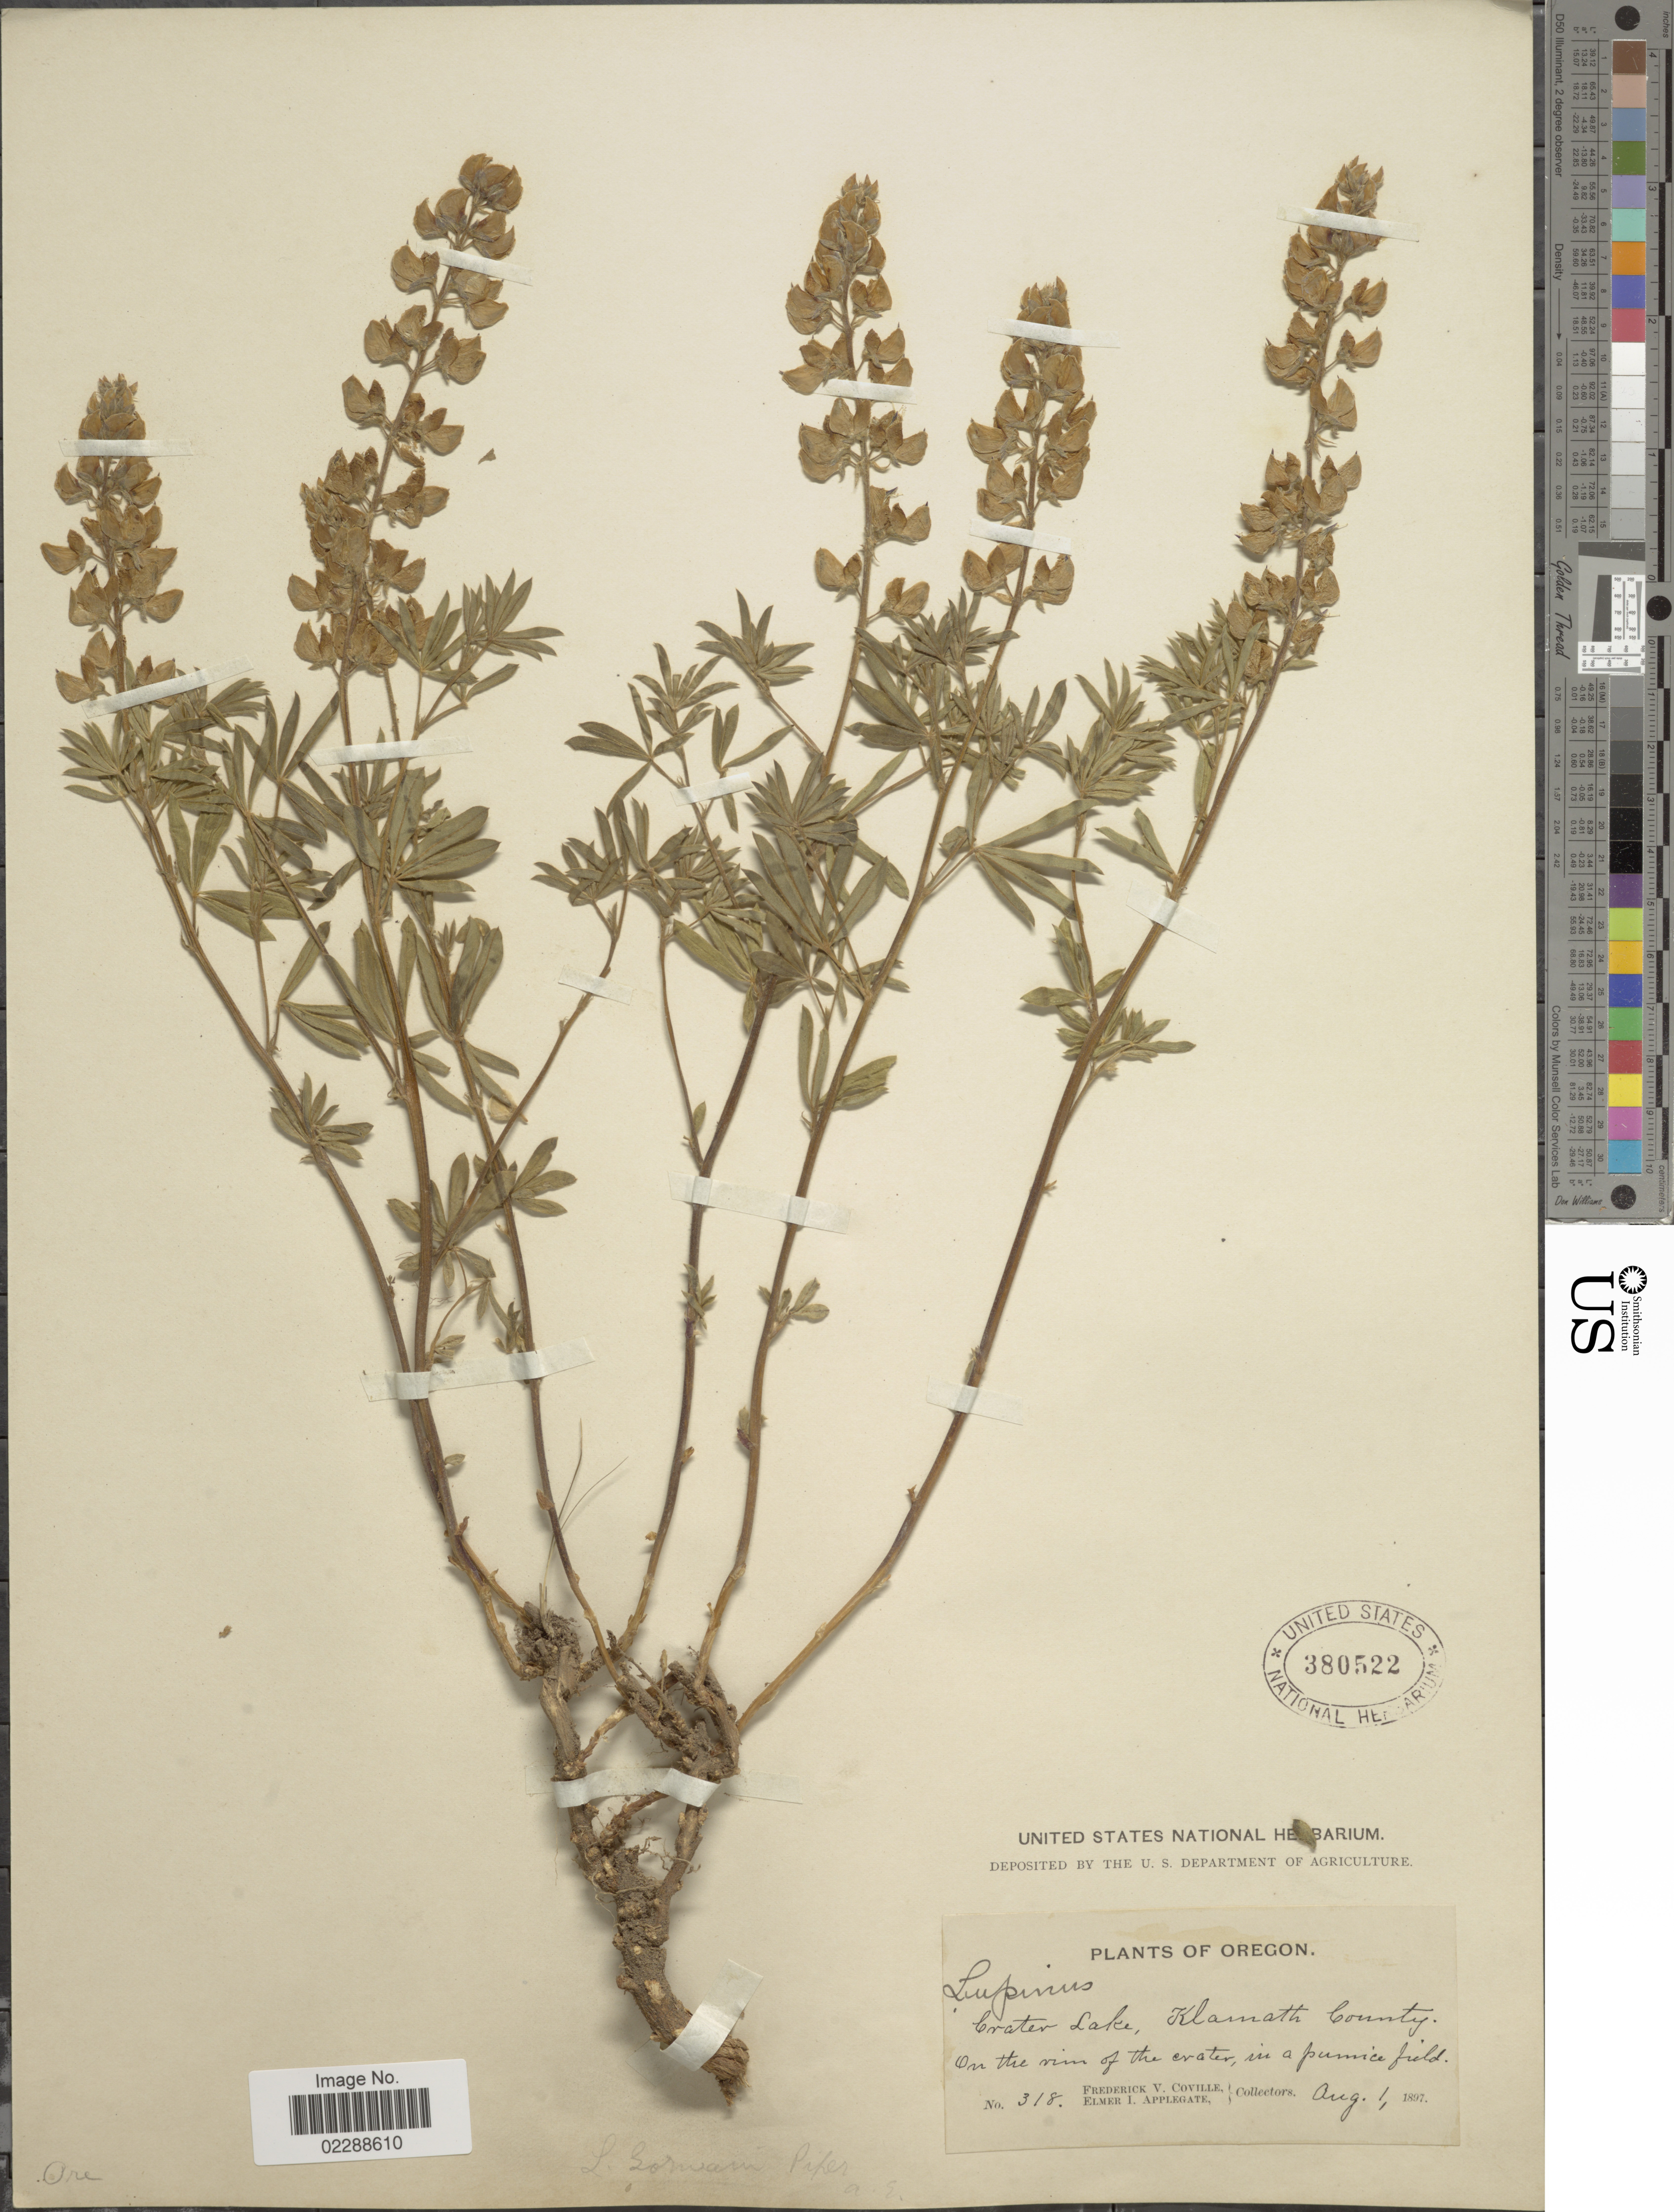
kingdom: Plantae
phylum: Tracheophyta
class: Magnoliopsida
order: Fabales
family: Fabaceae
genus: Lupinus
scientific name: Lupinus sp.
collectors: F. V. Coville & E. I. Applegate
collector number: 318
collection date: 1897-08-01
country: United States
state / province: Oregon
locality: Crater Lake, Klamath County, On the rim of crater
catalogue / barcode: US 380522